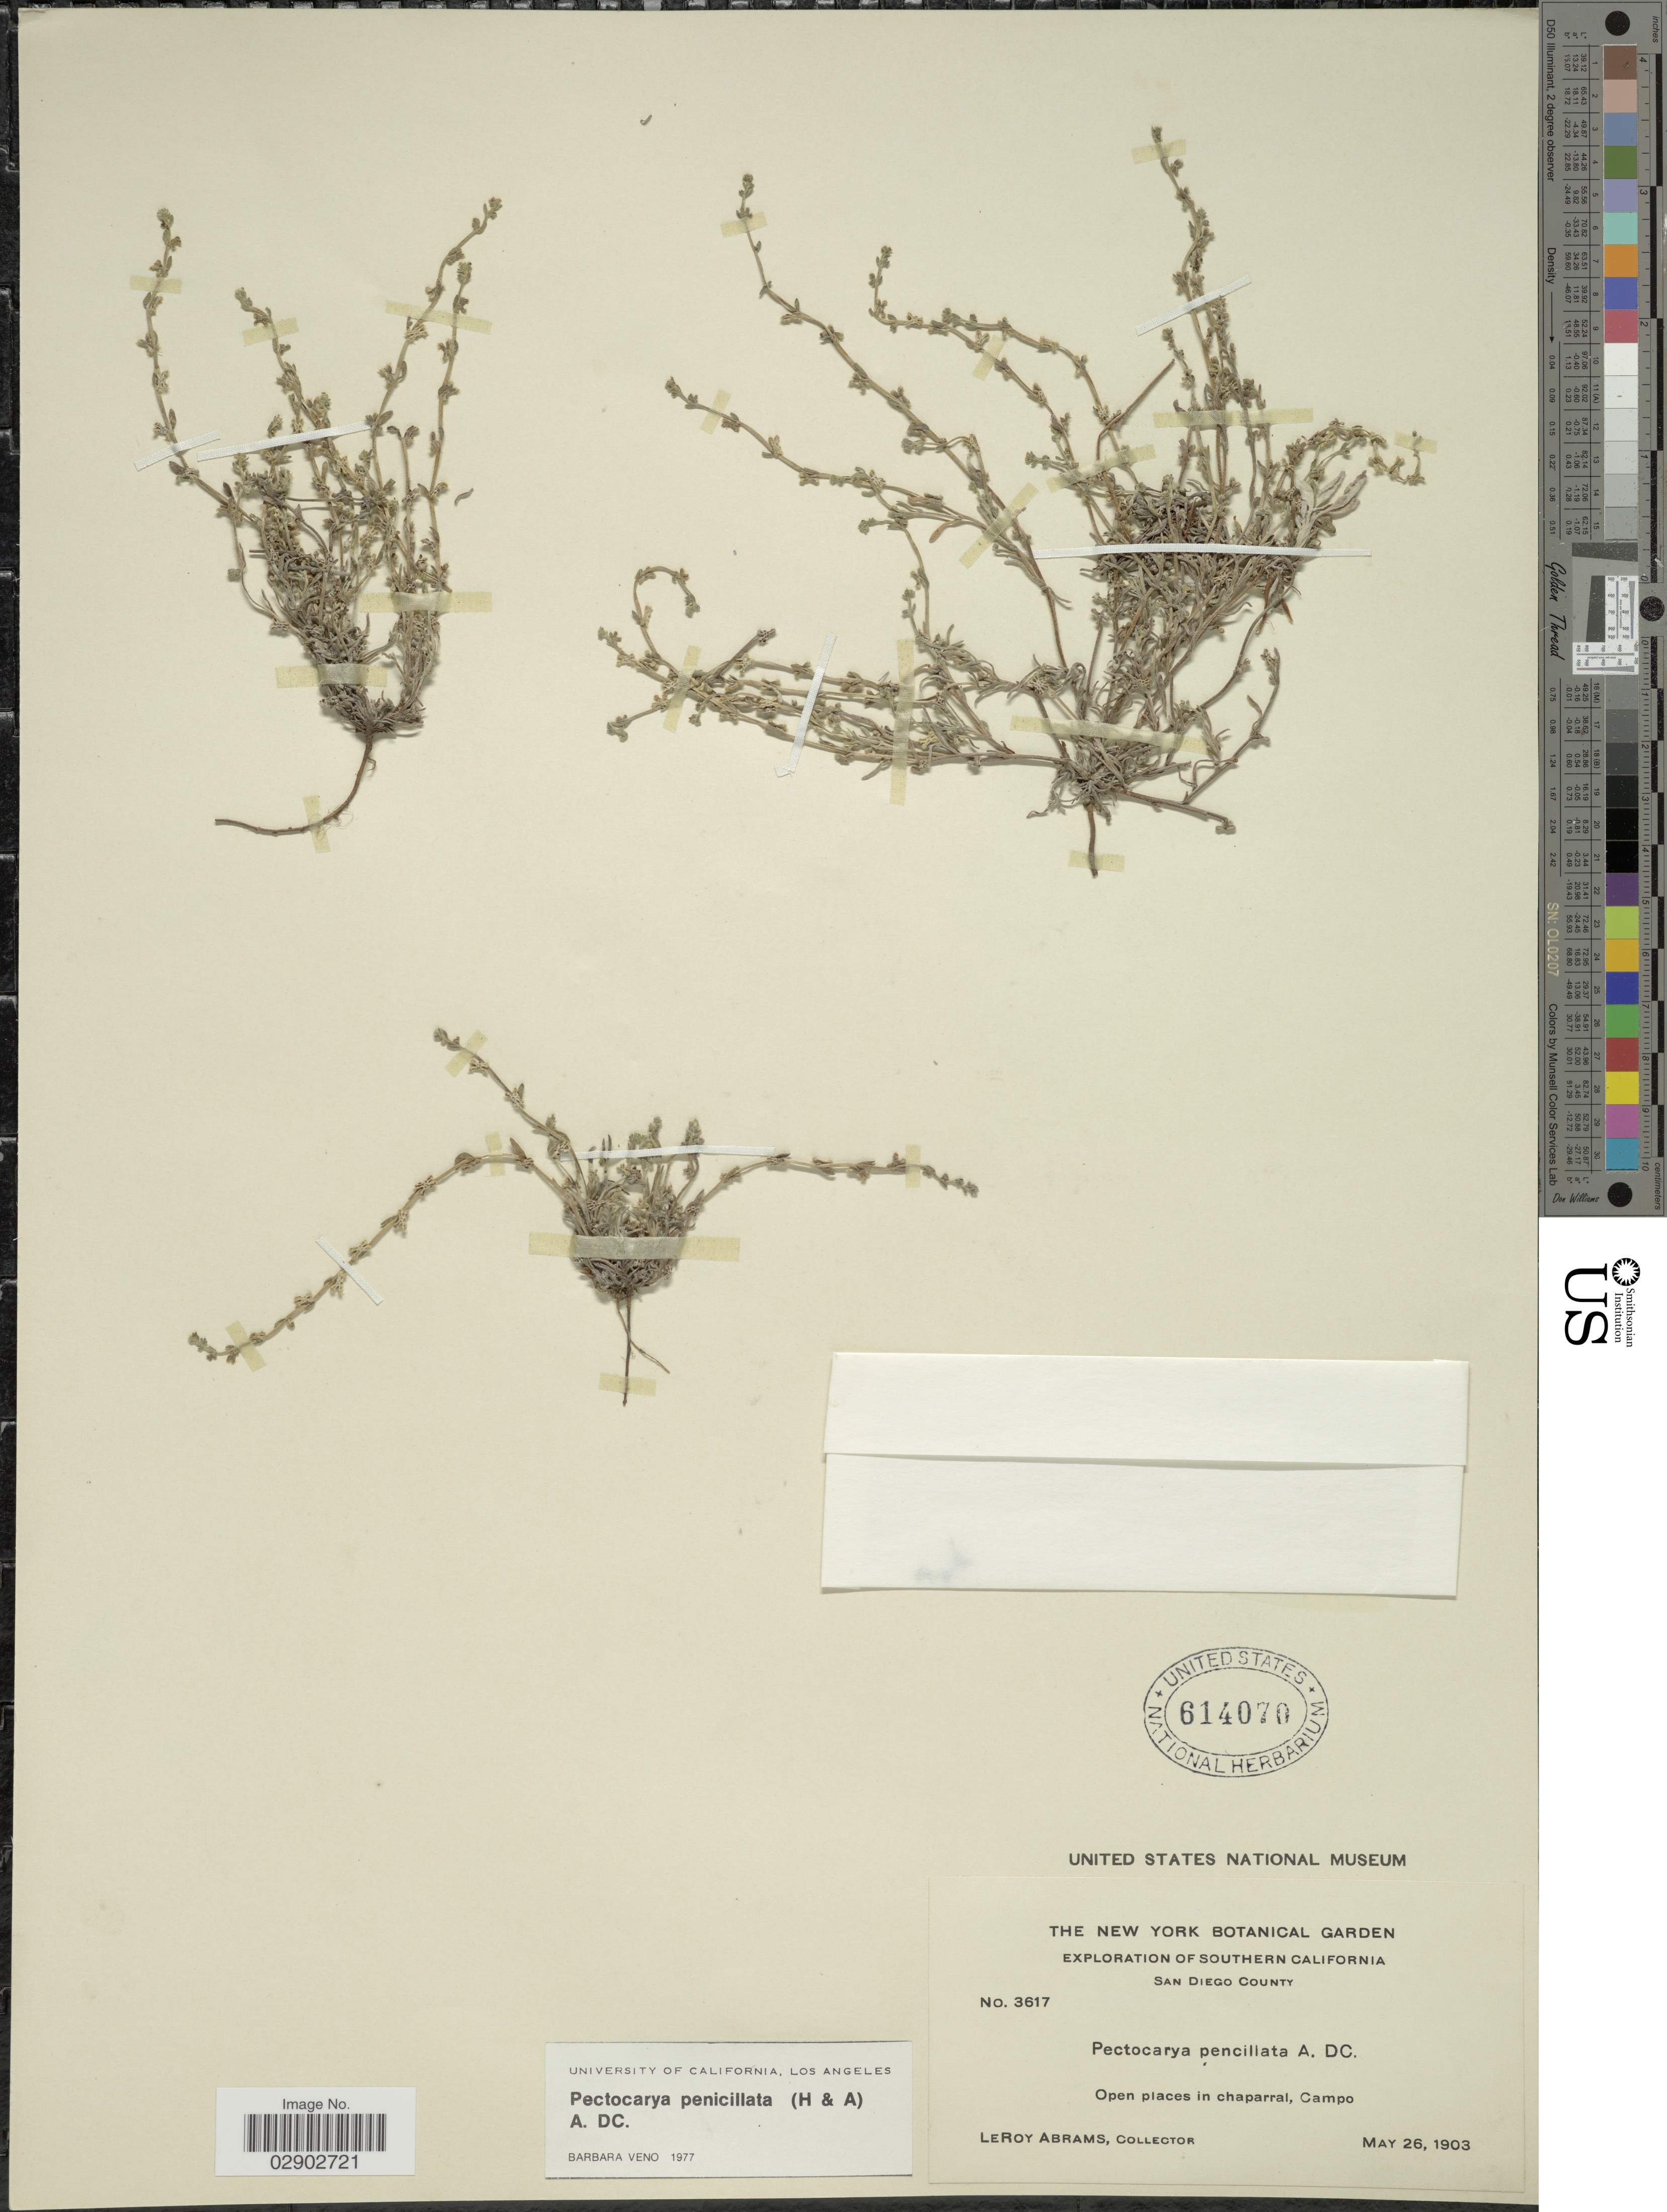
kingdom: Plantae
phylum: Tracheophyta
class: Magnoliopsida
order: Boraginales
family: Boraginaceae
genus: Pectocarya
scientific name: Pectocarya penicillata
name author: Hook. & Arn.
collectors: L. Abrams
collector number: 3617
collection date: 1903-05-26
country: United States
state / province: California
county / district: San Diego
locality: Southern California, San Diego County, Open places in chaparral, Campo.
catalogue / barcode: US 614070